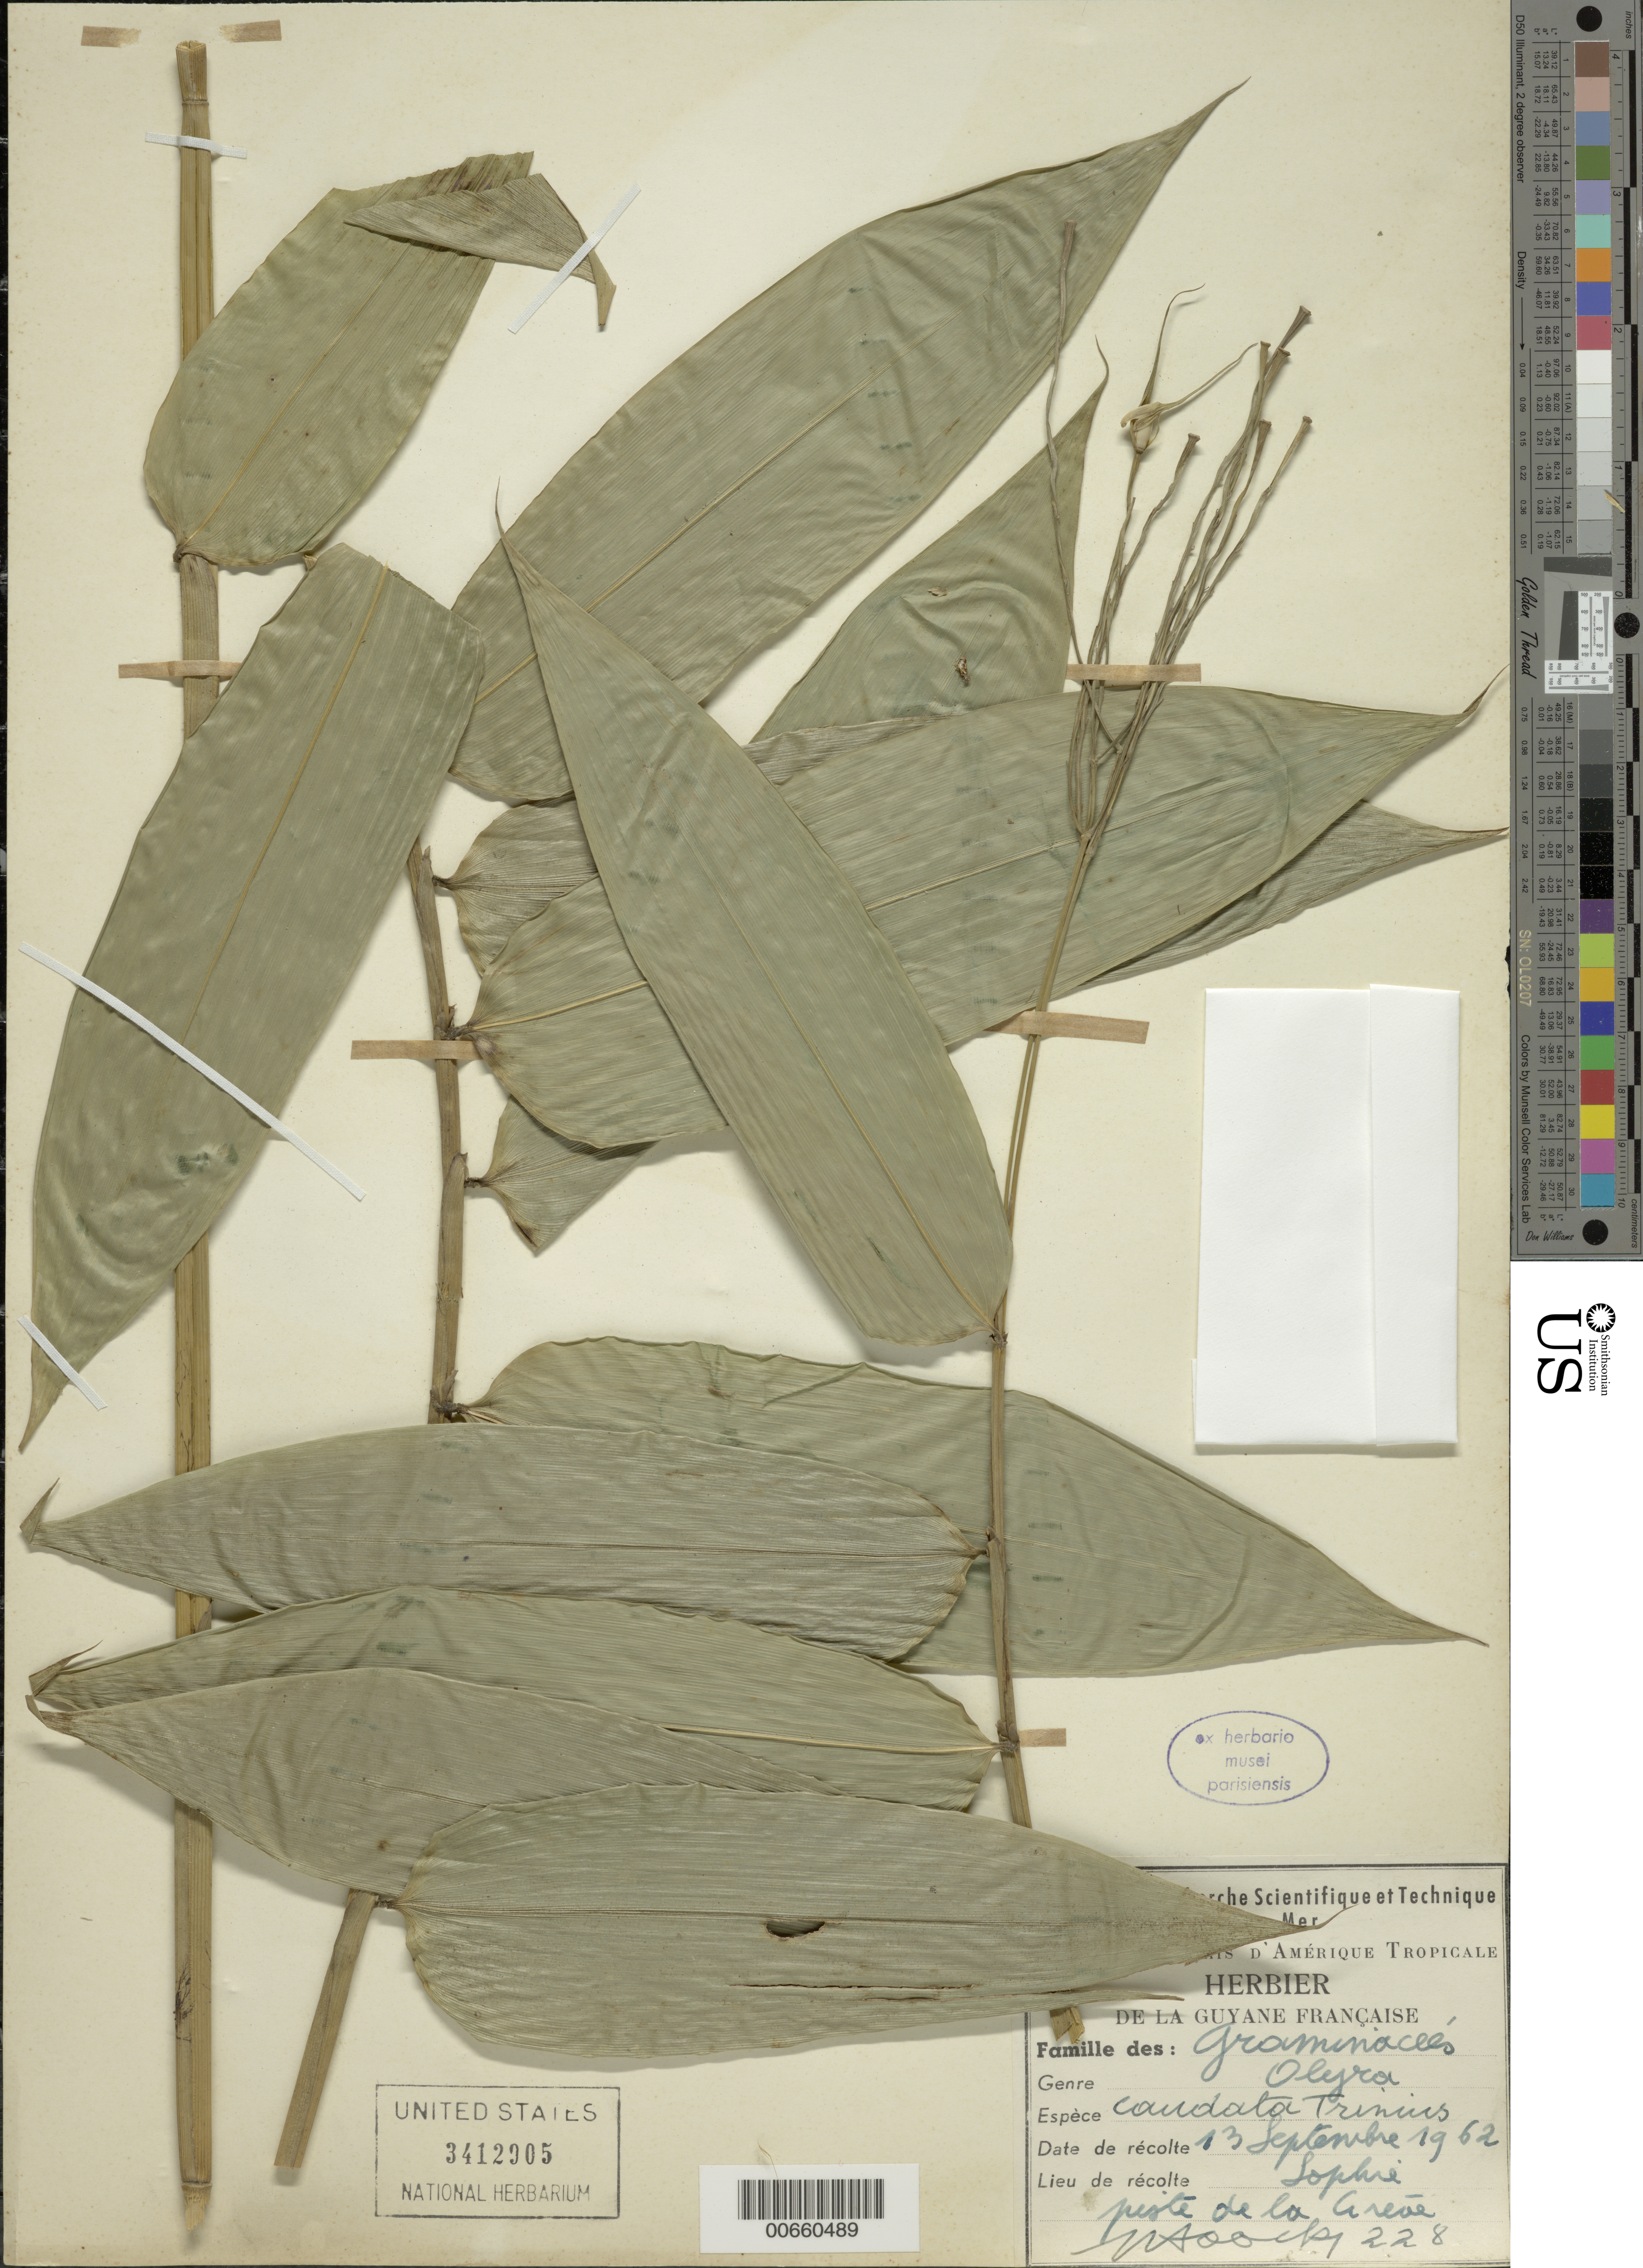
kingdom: Plantae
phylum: Tracheophyta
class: Liliopsida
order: Poales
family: Poaceae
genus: Olyra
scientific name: Olyra caudata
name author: Trin.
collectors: J. Hoock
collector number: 228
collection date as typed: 13-Sep-62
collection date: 1962-09-13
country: French Guiana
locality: Sophie, piste de la Grevè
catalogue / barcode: US 3412905